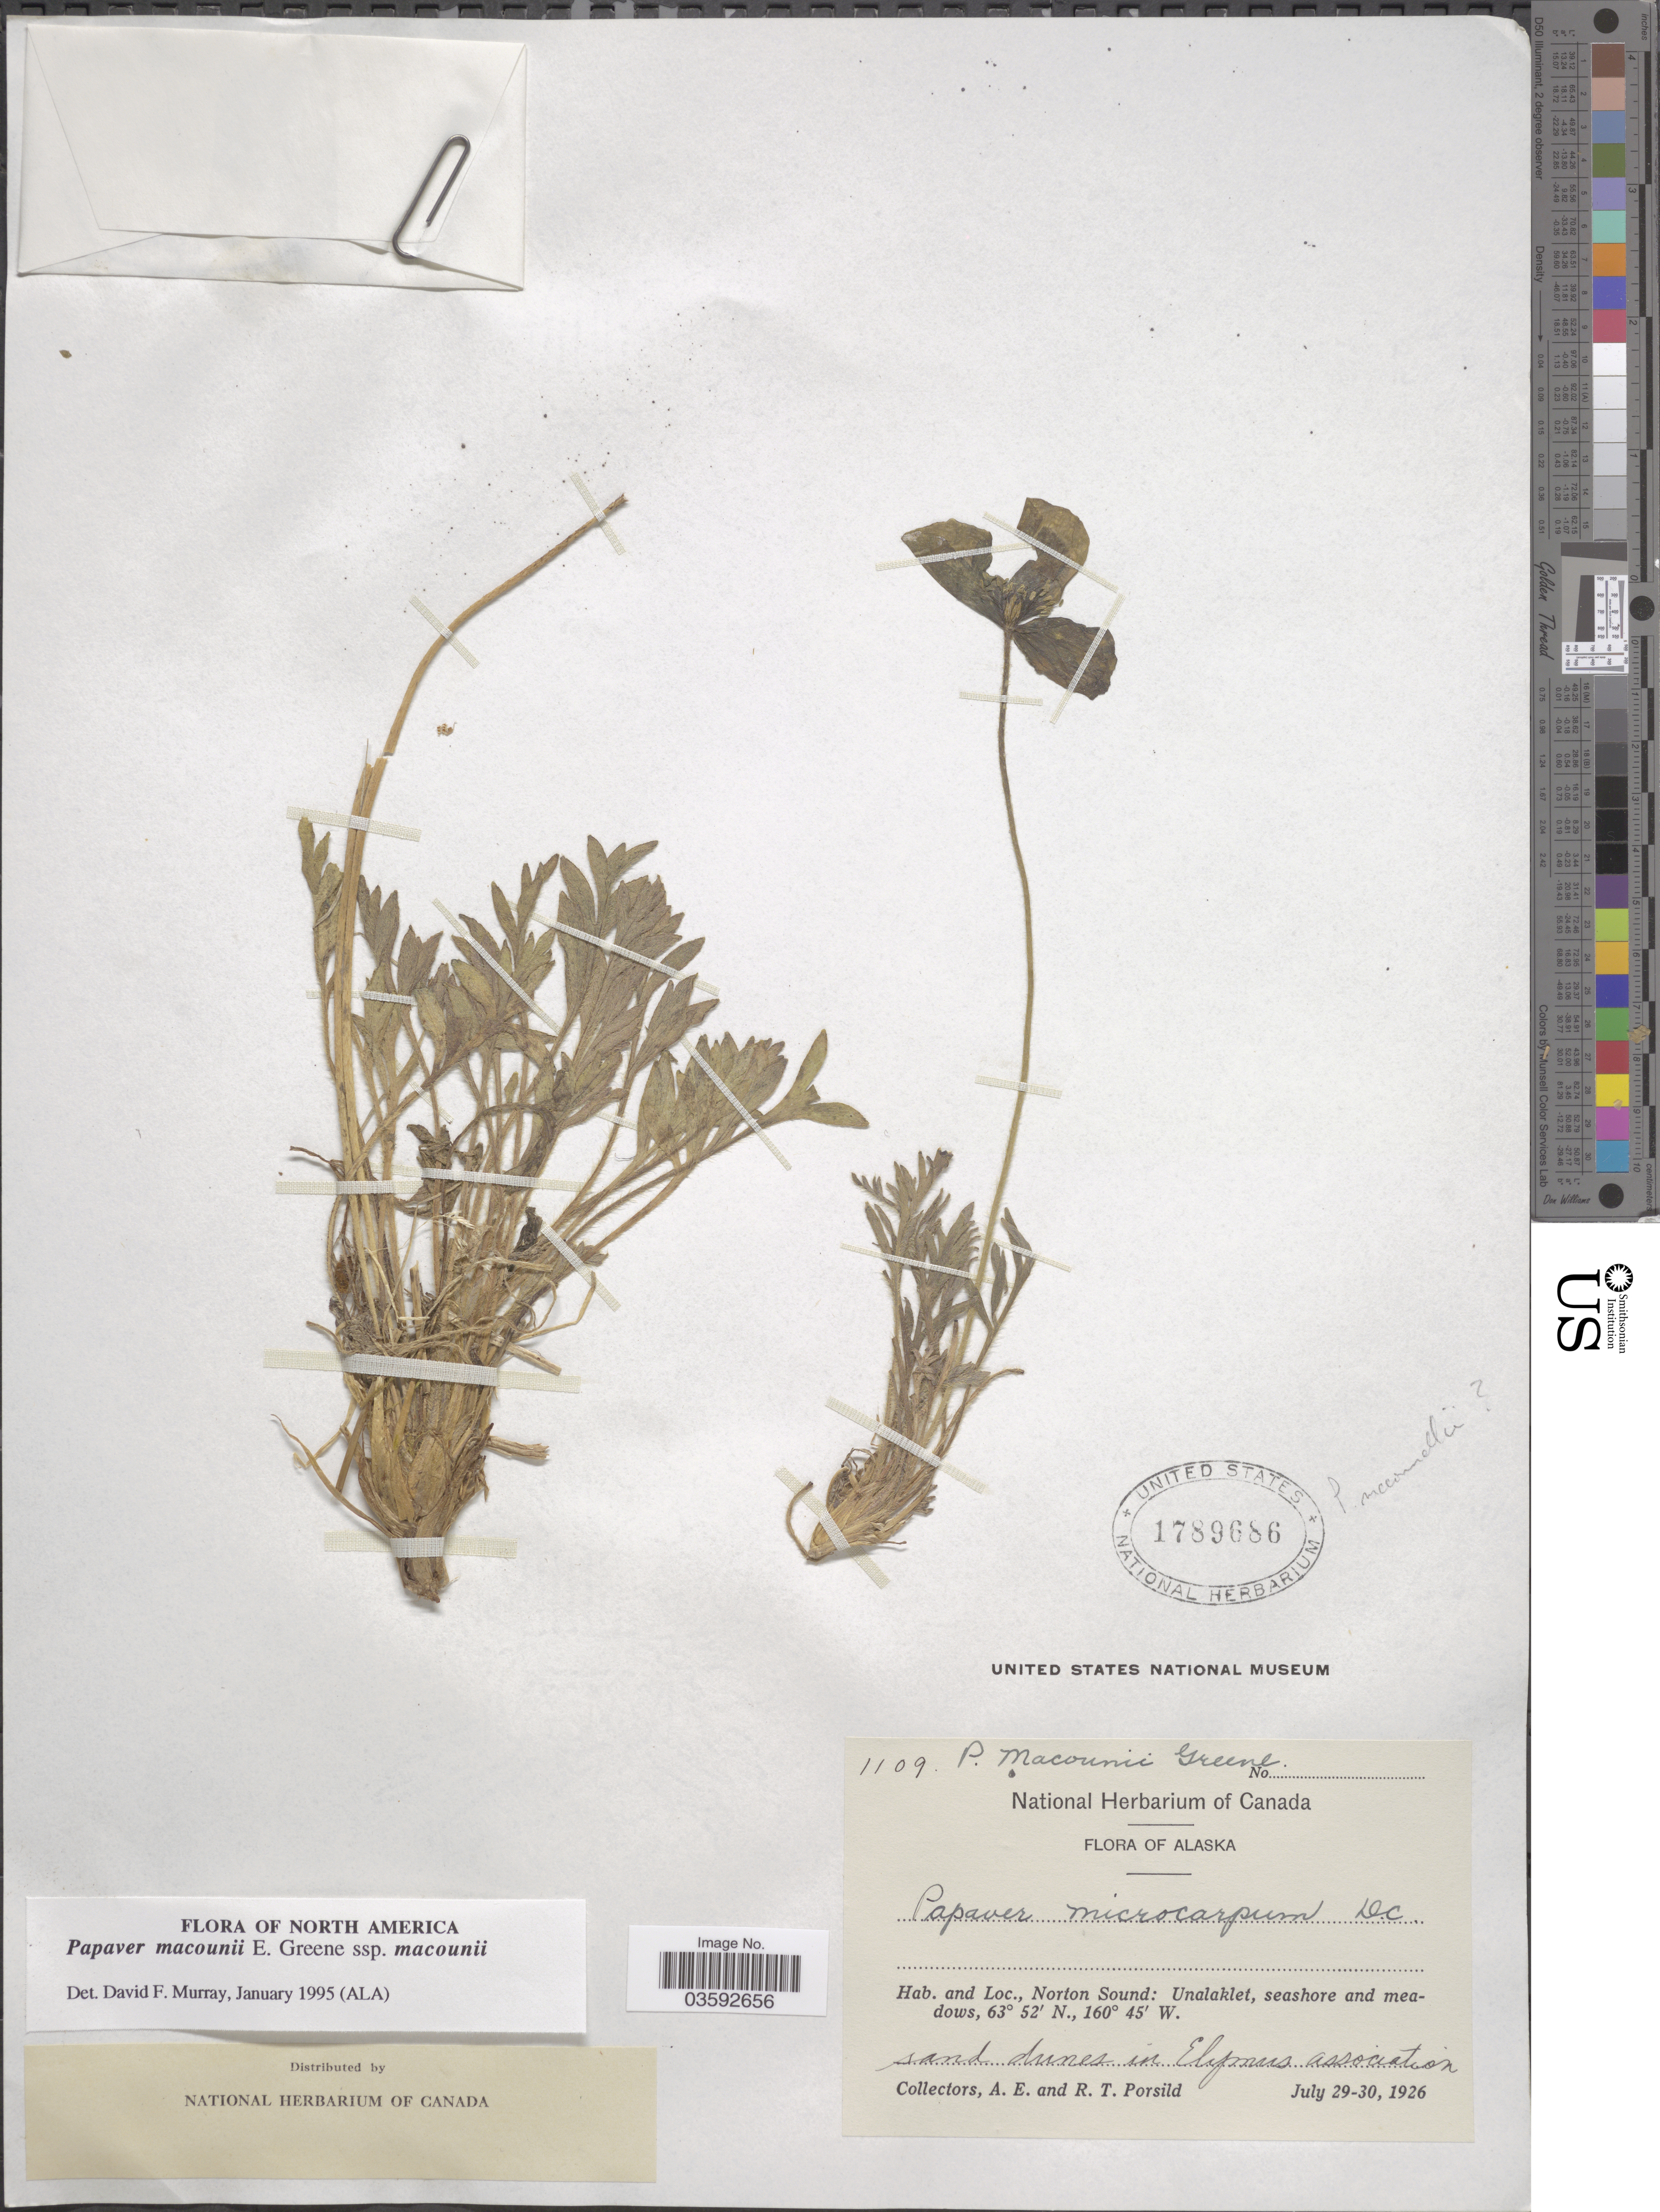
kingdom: Plantae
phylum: Tracheophyta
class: Magnoliopsida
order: Ranunculales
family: Papaveraceae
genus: Papaver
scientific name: Papaver macounii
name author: Greene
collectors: A. E. Porsild & R. T. Porsild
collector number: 1109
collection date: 1926-07-29/1926-07-30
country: United States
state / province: Alaska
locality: Norton Sound: Unalaklet, seashore and meadows.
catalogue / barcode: US 1789686